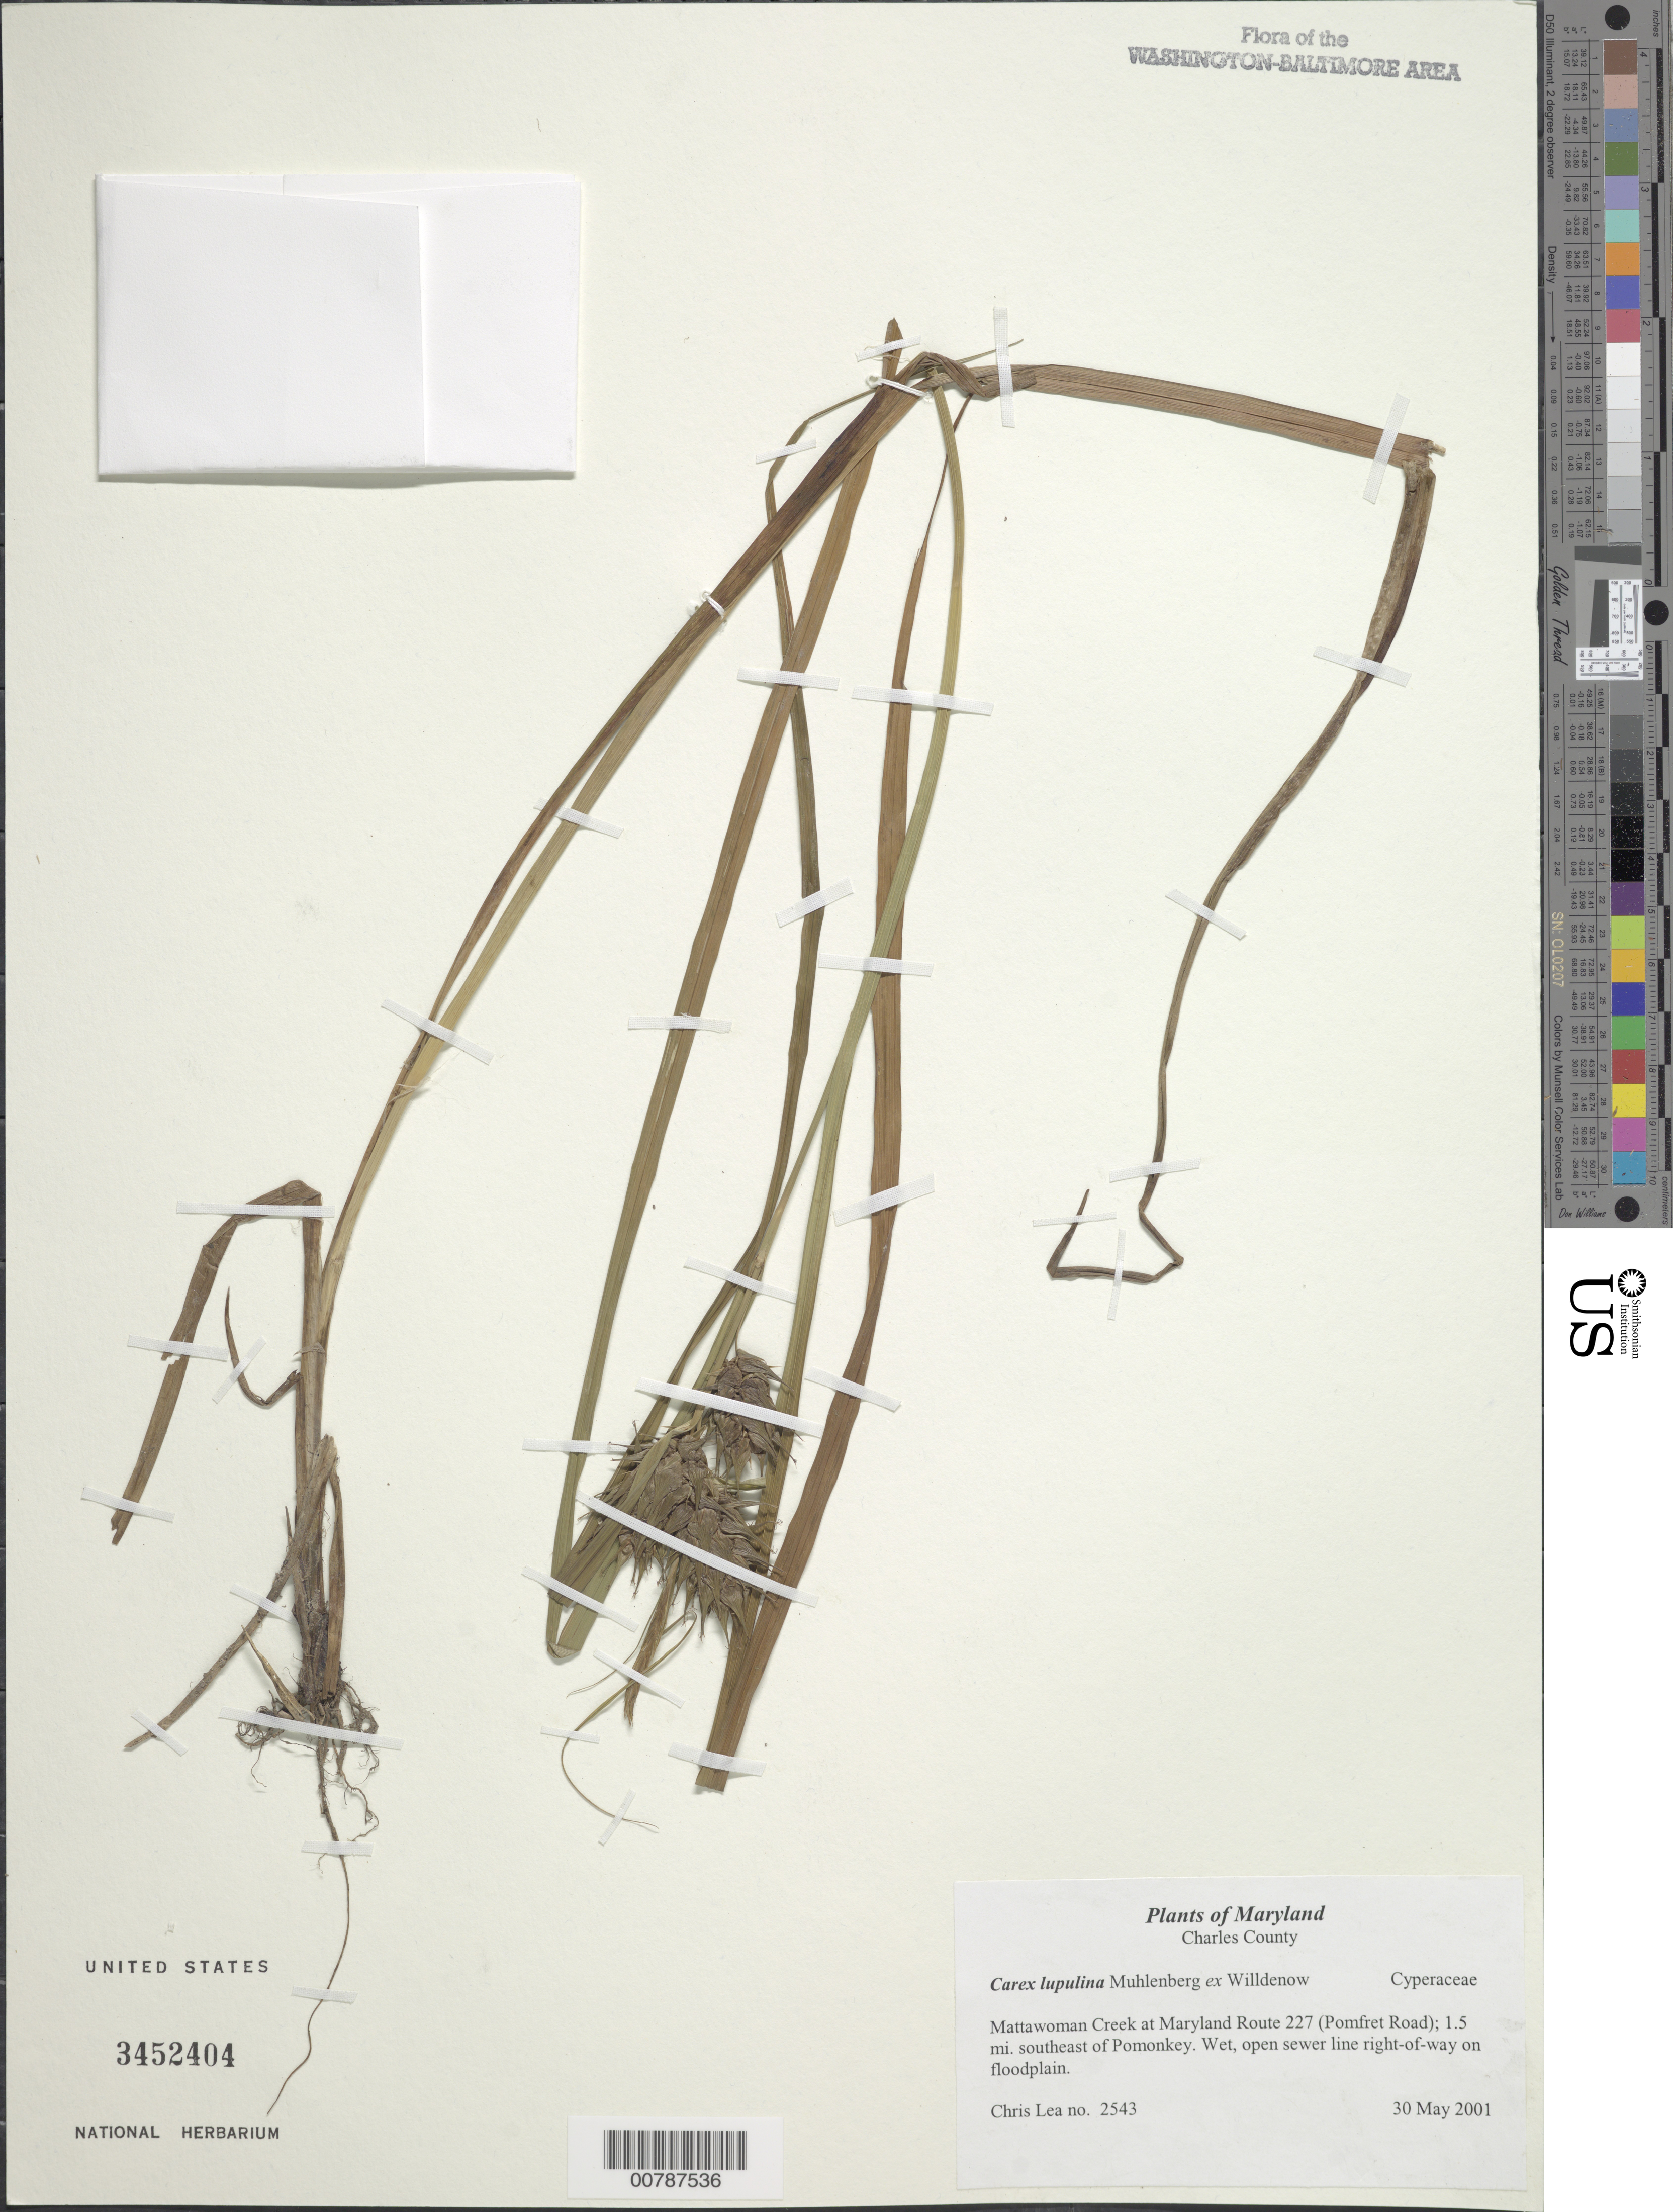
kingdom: Plantae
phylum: Tracheophyta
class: Liliopsida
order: Poales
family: Cyperaceae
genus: Carex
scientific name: Carex lupulina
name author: Muhl. ex Willd.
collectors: C. Lea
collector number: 2543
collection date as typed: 30 May 2001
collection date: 2001-05-30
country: United States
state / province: Maryland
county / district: Charles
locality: Mattawoman Creek at Maryland Route 227 (Pomfret Road); 1.5 mi. southeast of Pomonkey.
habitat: Wet, open sewer line right-of-way on floodplain.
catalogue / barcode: US 3452404